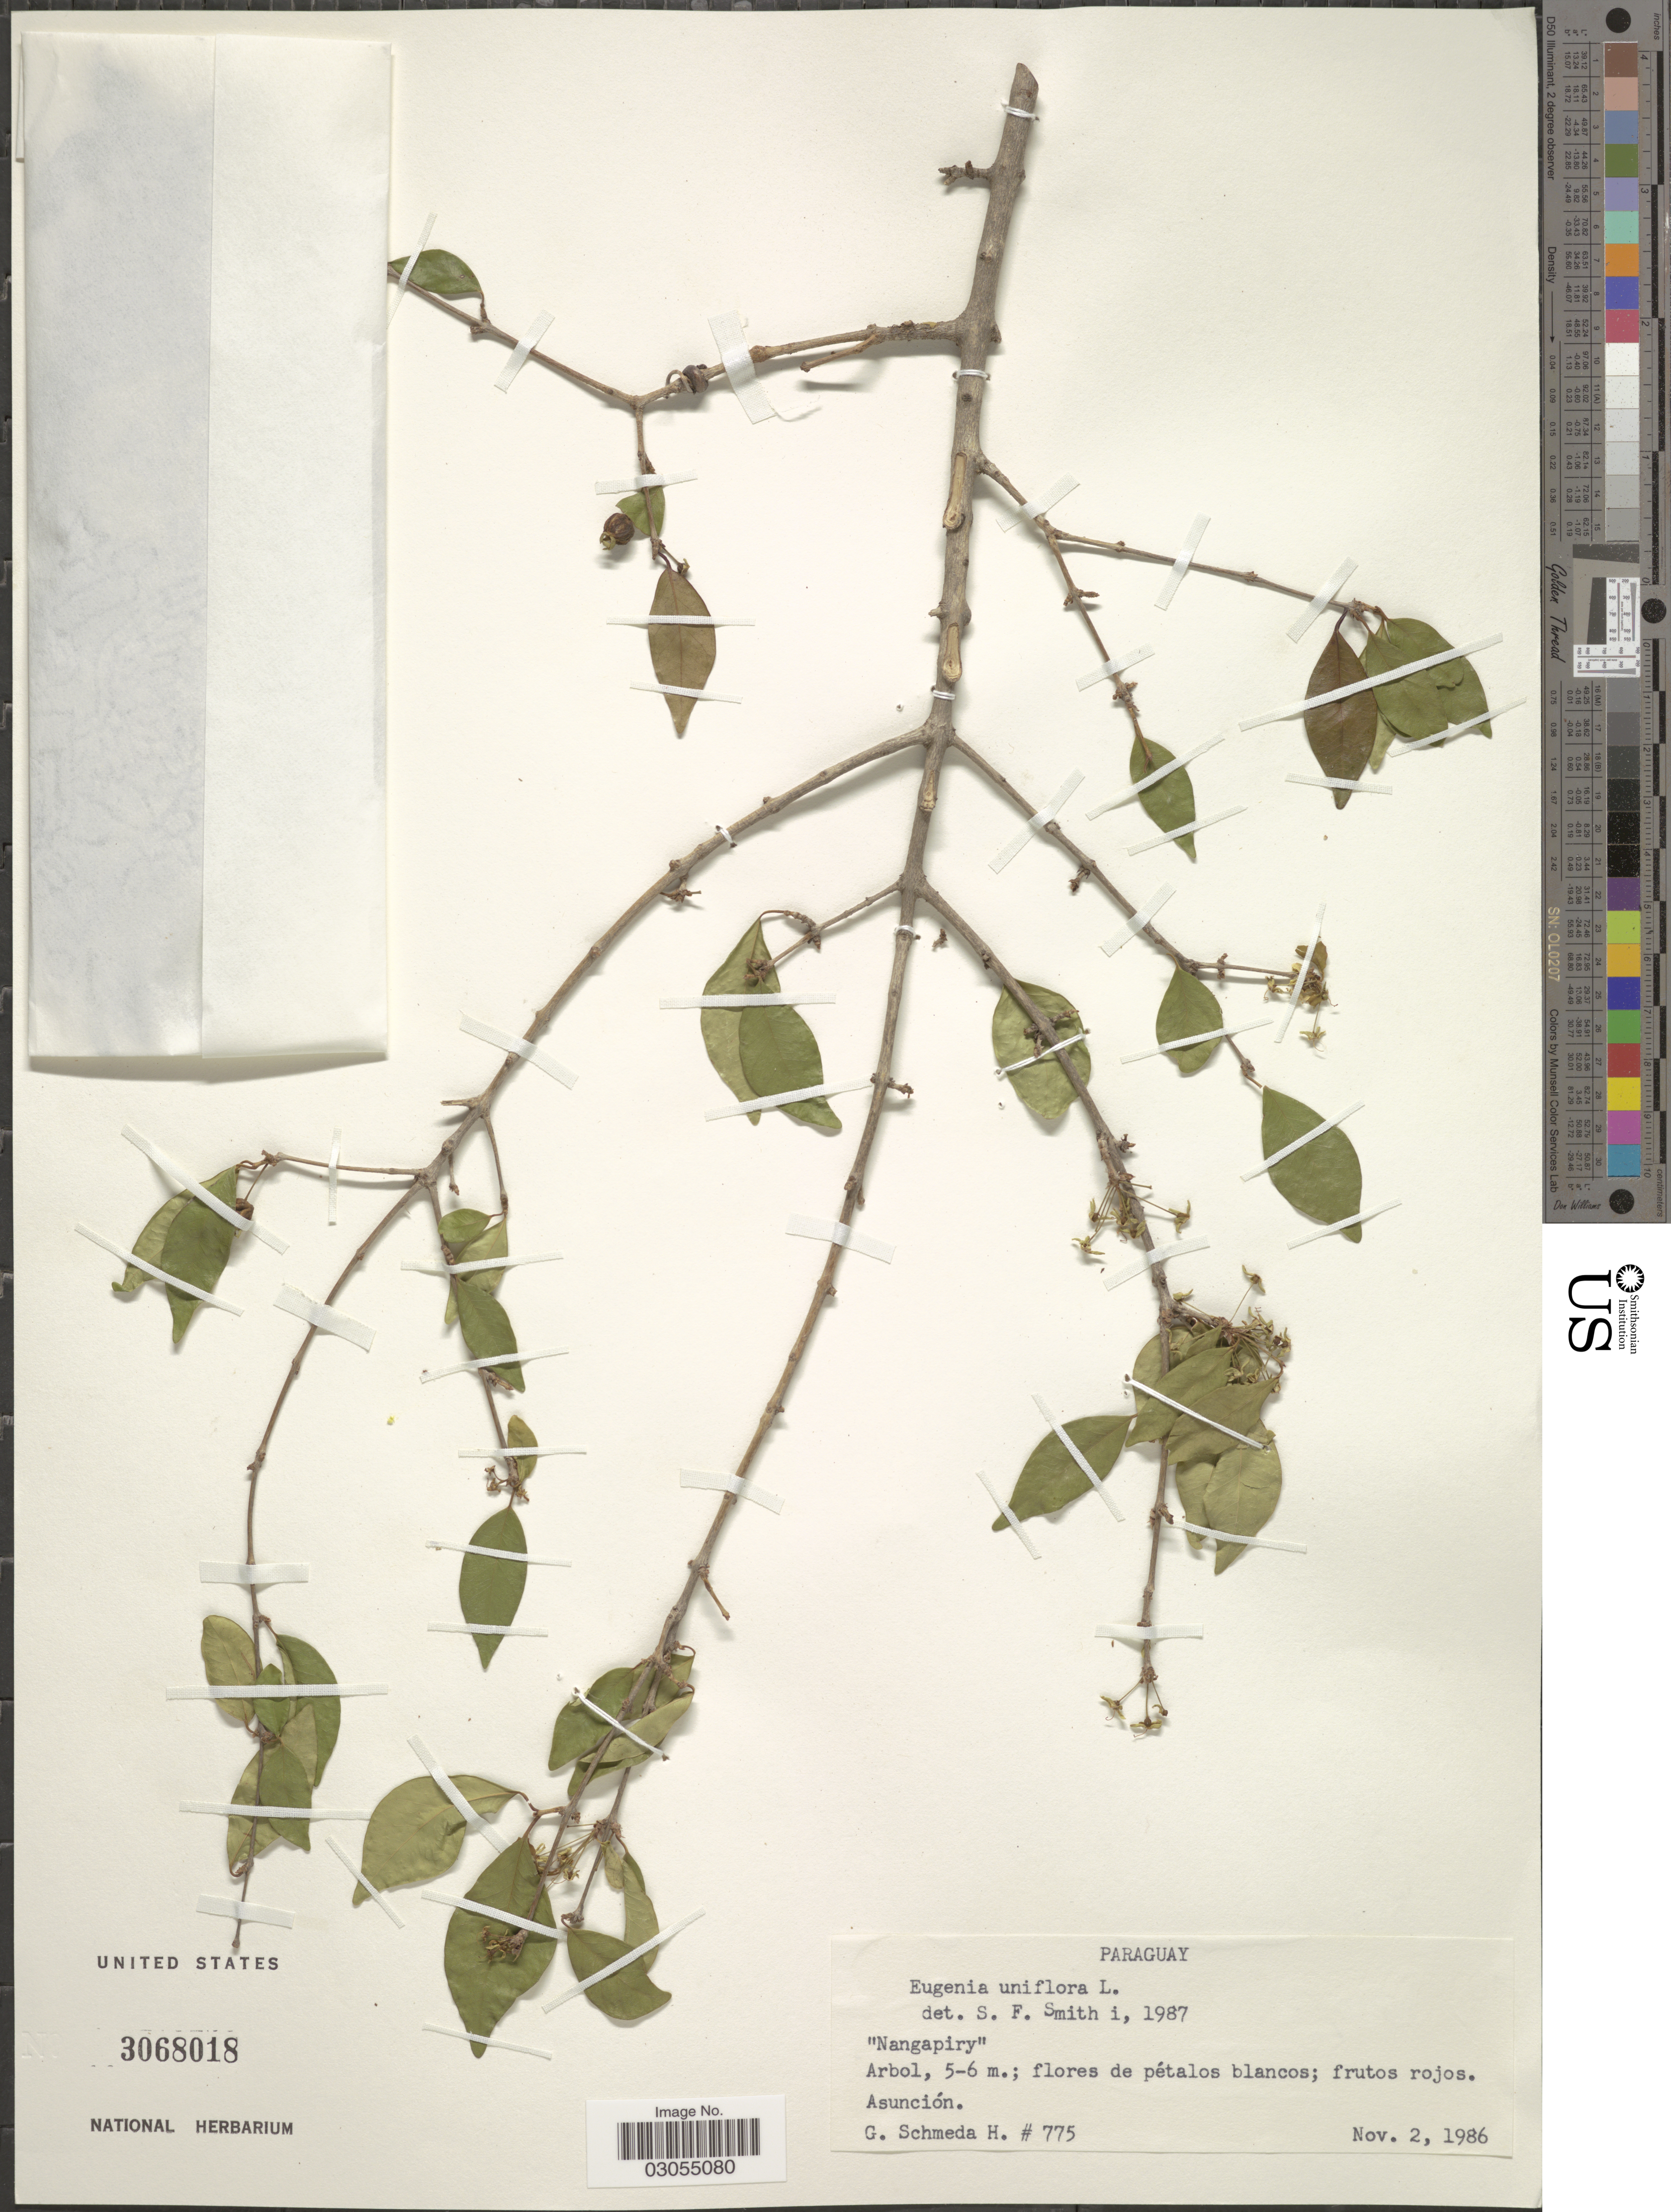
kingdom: Plantae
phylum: Tracheophyta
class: Magnoliopsida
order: Myrtales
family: Myrtaceae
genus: Eugenia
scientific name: Eugenia uniflora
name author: L.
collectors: G. Schmeda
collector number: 775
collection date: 1986-11-02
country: Paraguay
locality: Nangapiry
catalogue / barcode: US 3068018